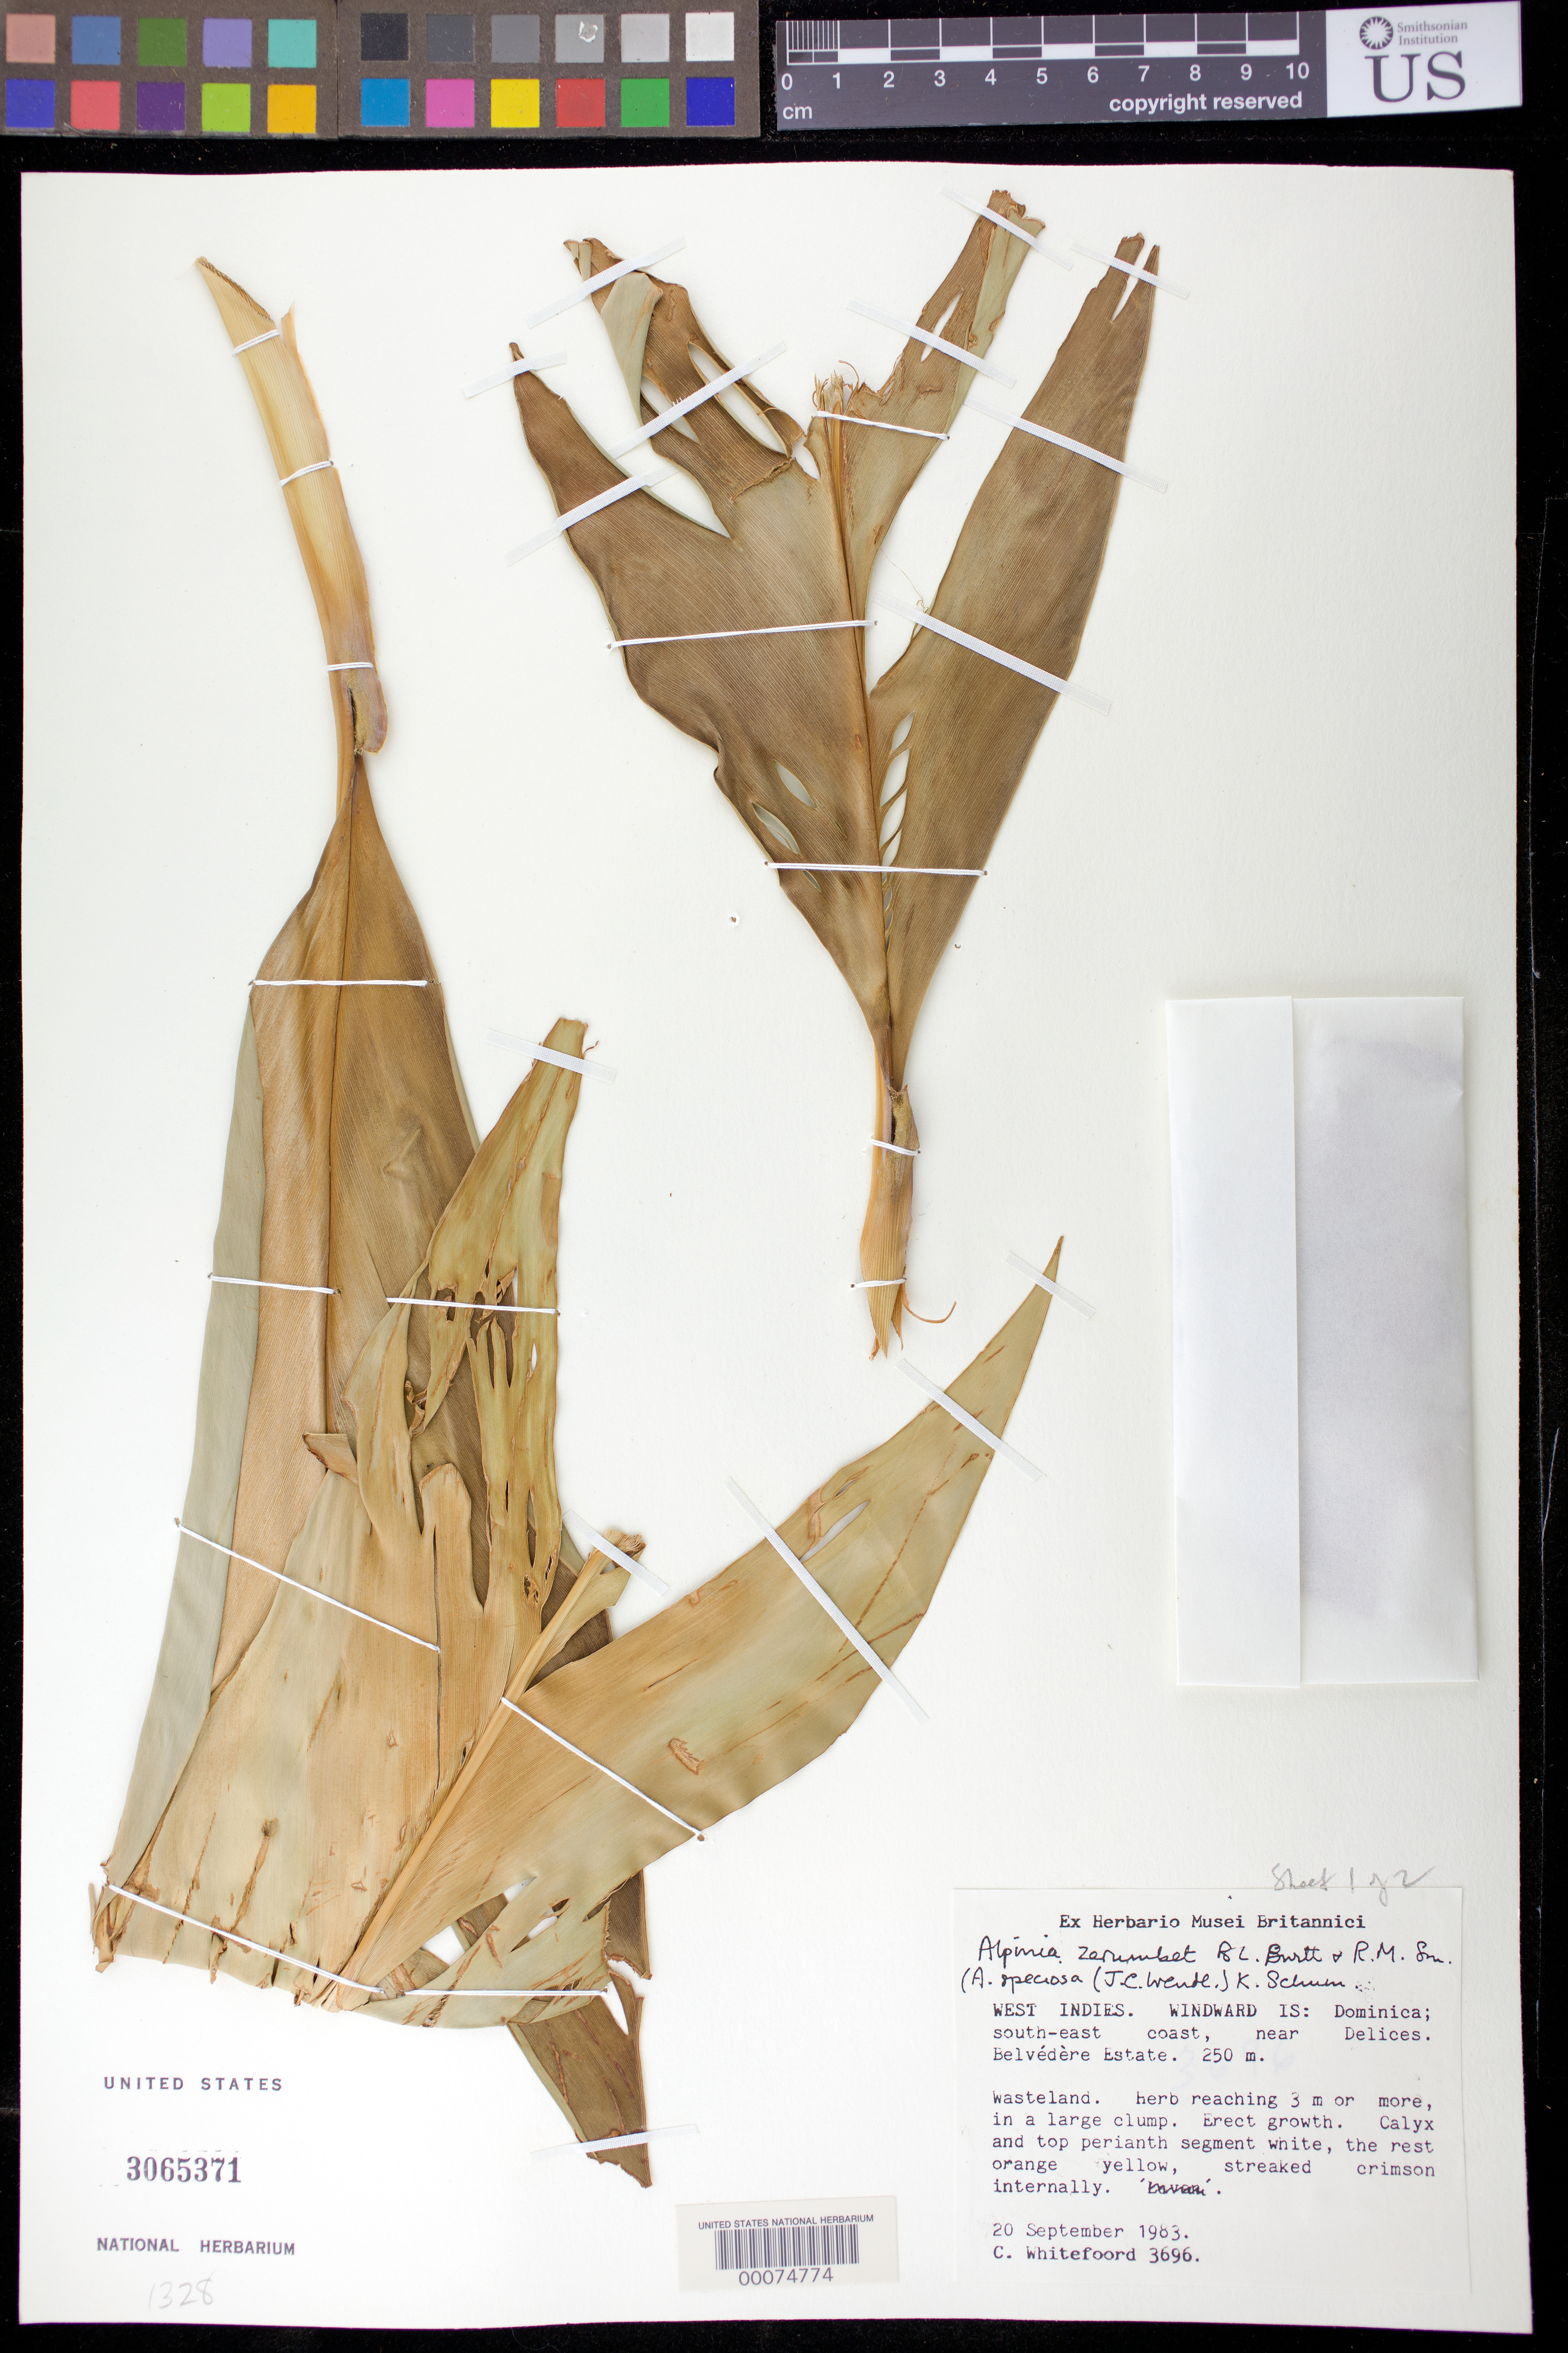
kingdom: Plantae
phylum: Tracheophyta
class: Liliopsida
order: Zingiberales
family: Zingiberaceae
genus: Alpinia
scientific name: Alpinia zerumbet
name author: (Pers.) B.L. Burtt & R.M. Sm.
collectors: C. Whitefoord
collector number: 3696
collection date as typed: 20 Sep 1983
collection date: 1983-09-20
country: Dominica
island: Dominica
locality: Southeast coast, near delices, belvedere estate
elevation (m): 250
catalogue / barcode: US 3065371